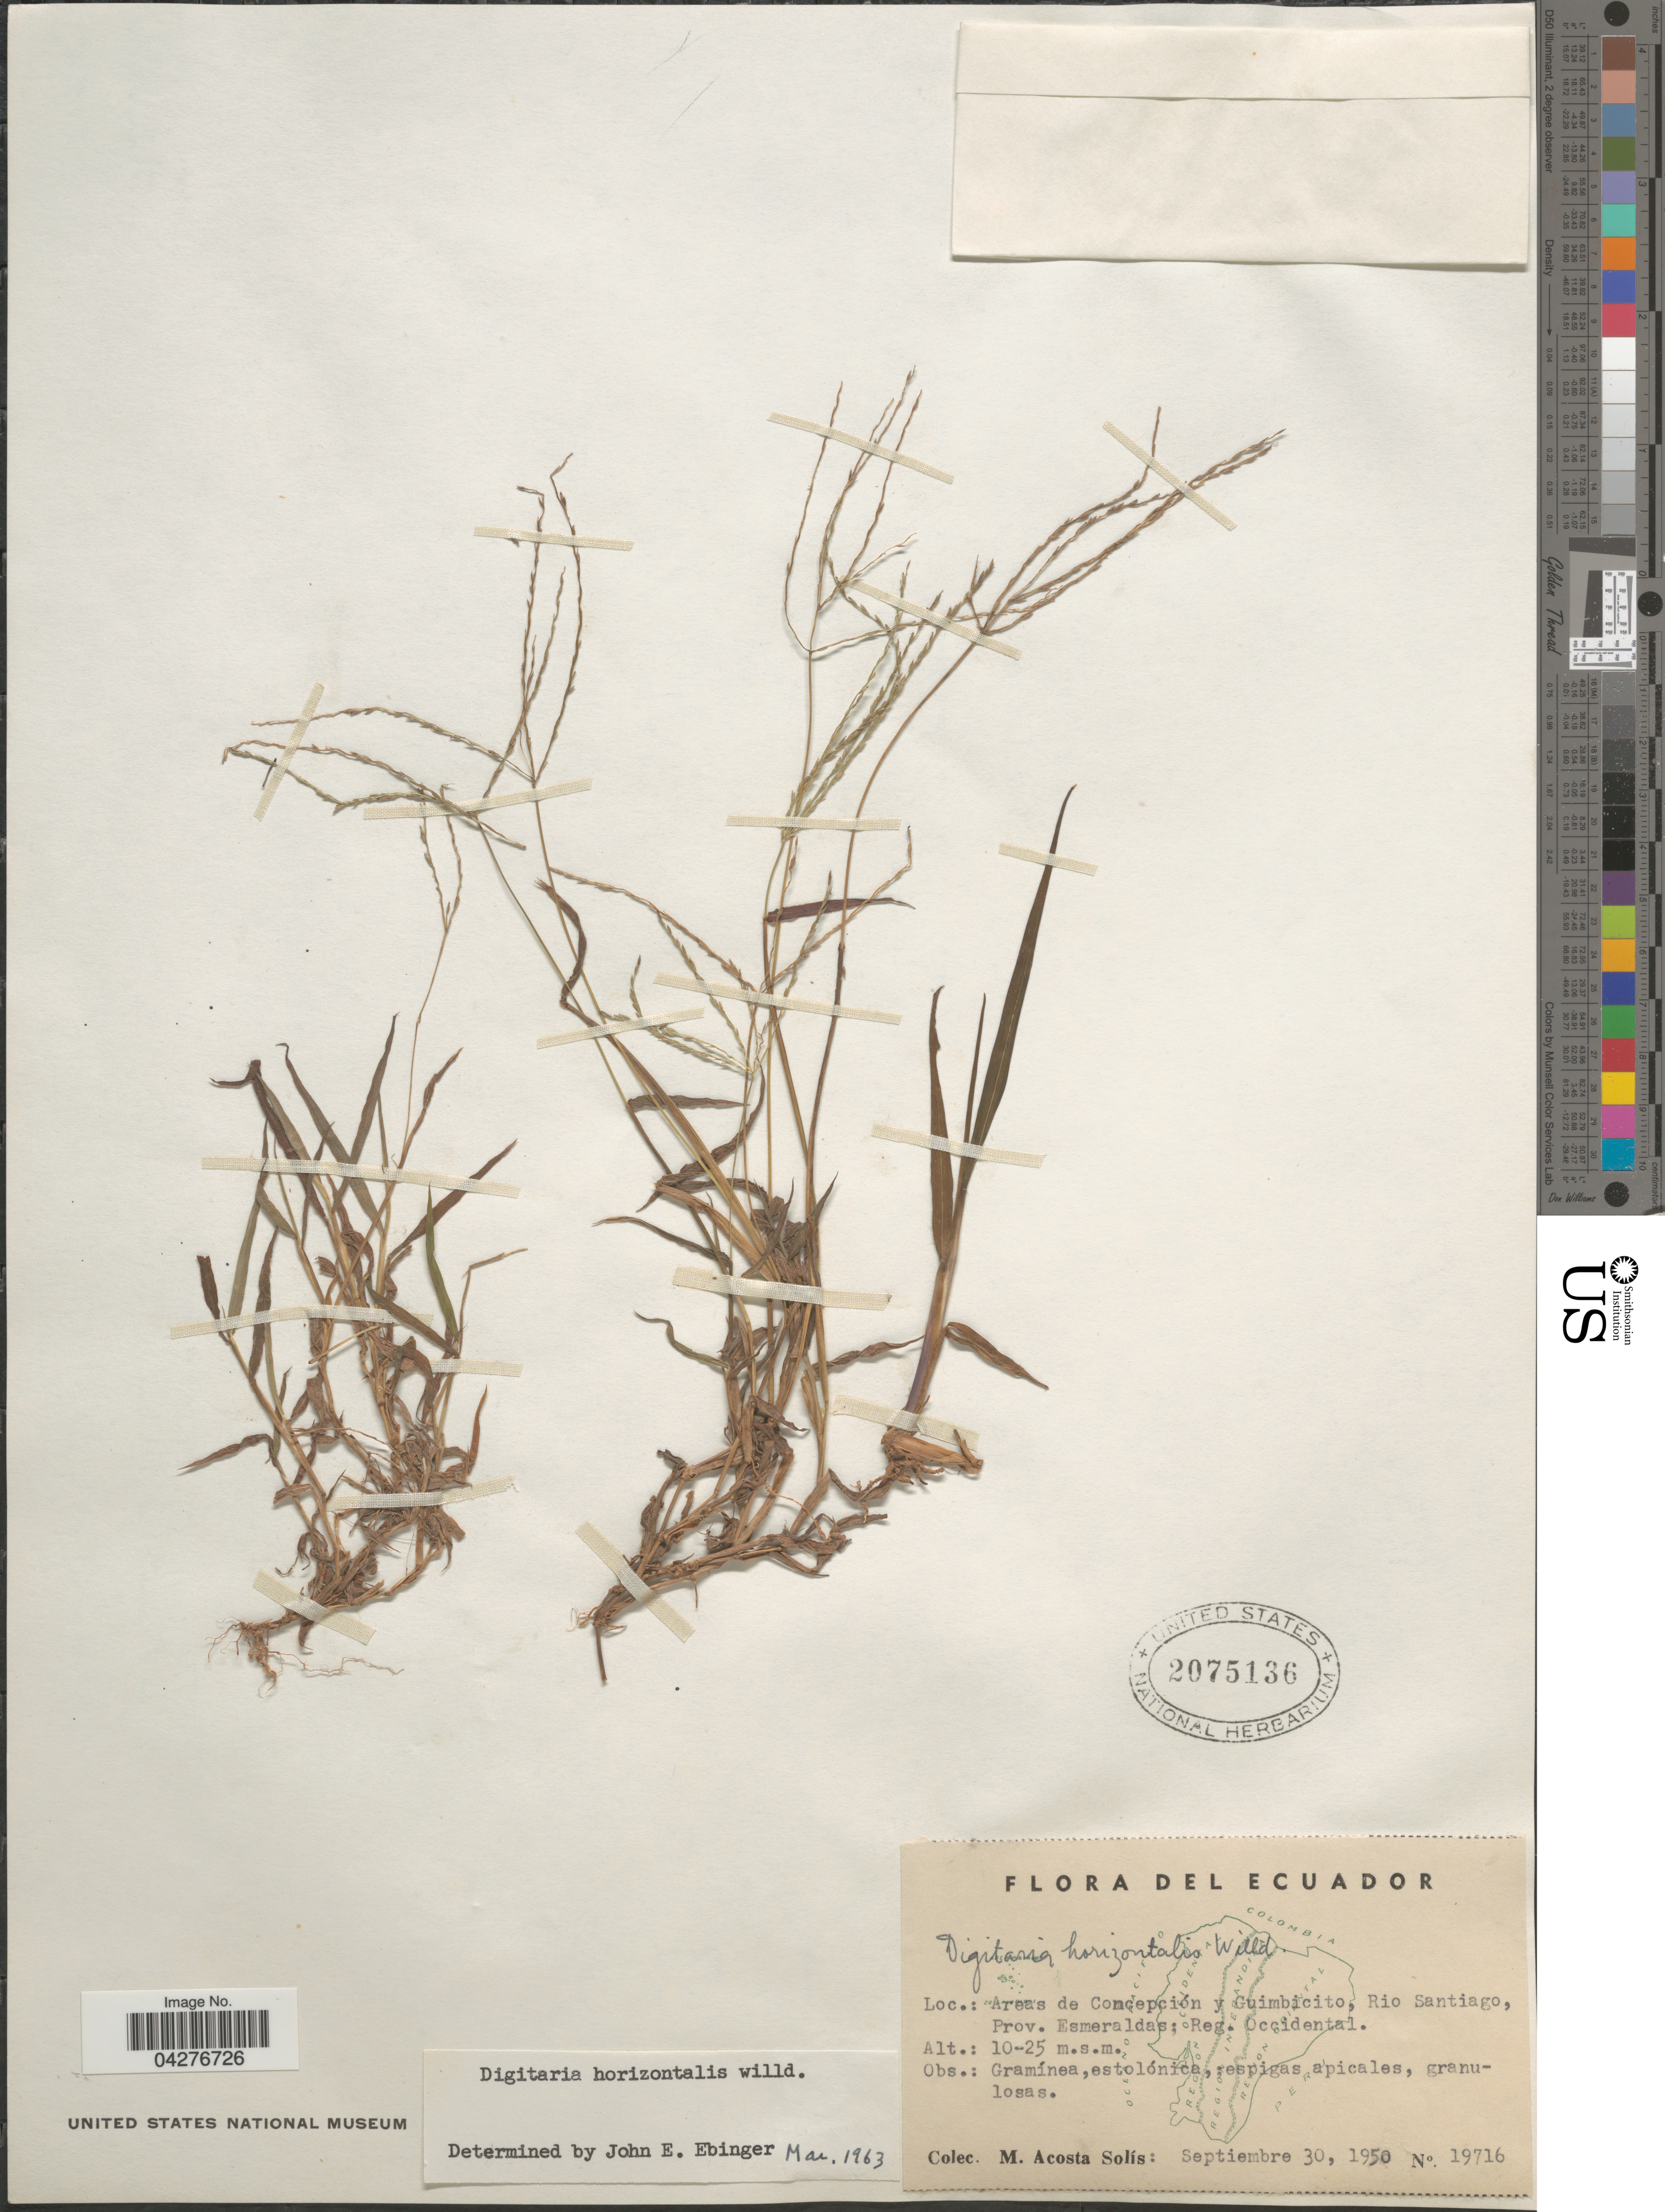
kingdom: Plantae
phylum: Tracheophyta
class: Liliopsida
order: Poales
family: Poaceae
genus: Digitaria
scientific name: Digitaria horizontalis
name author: Willd.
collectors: M. Acosta Solis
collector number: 19716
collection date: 1950-09-30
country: Ecuador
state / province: Esmeraldas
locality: Areas de Concepción y Guimbicito, Rio Santiago, Reg. Occidental.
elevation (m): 10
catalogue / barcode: US 2075136